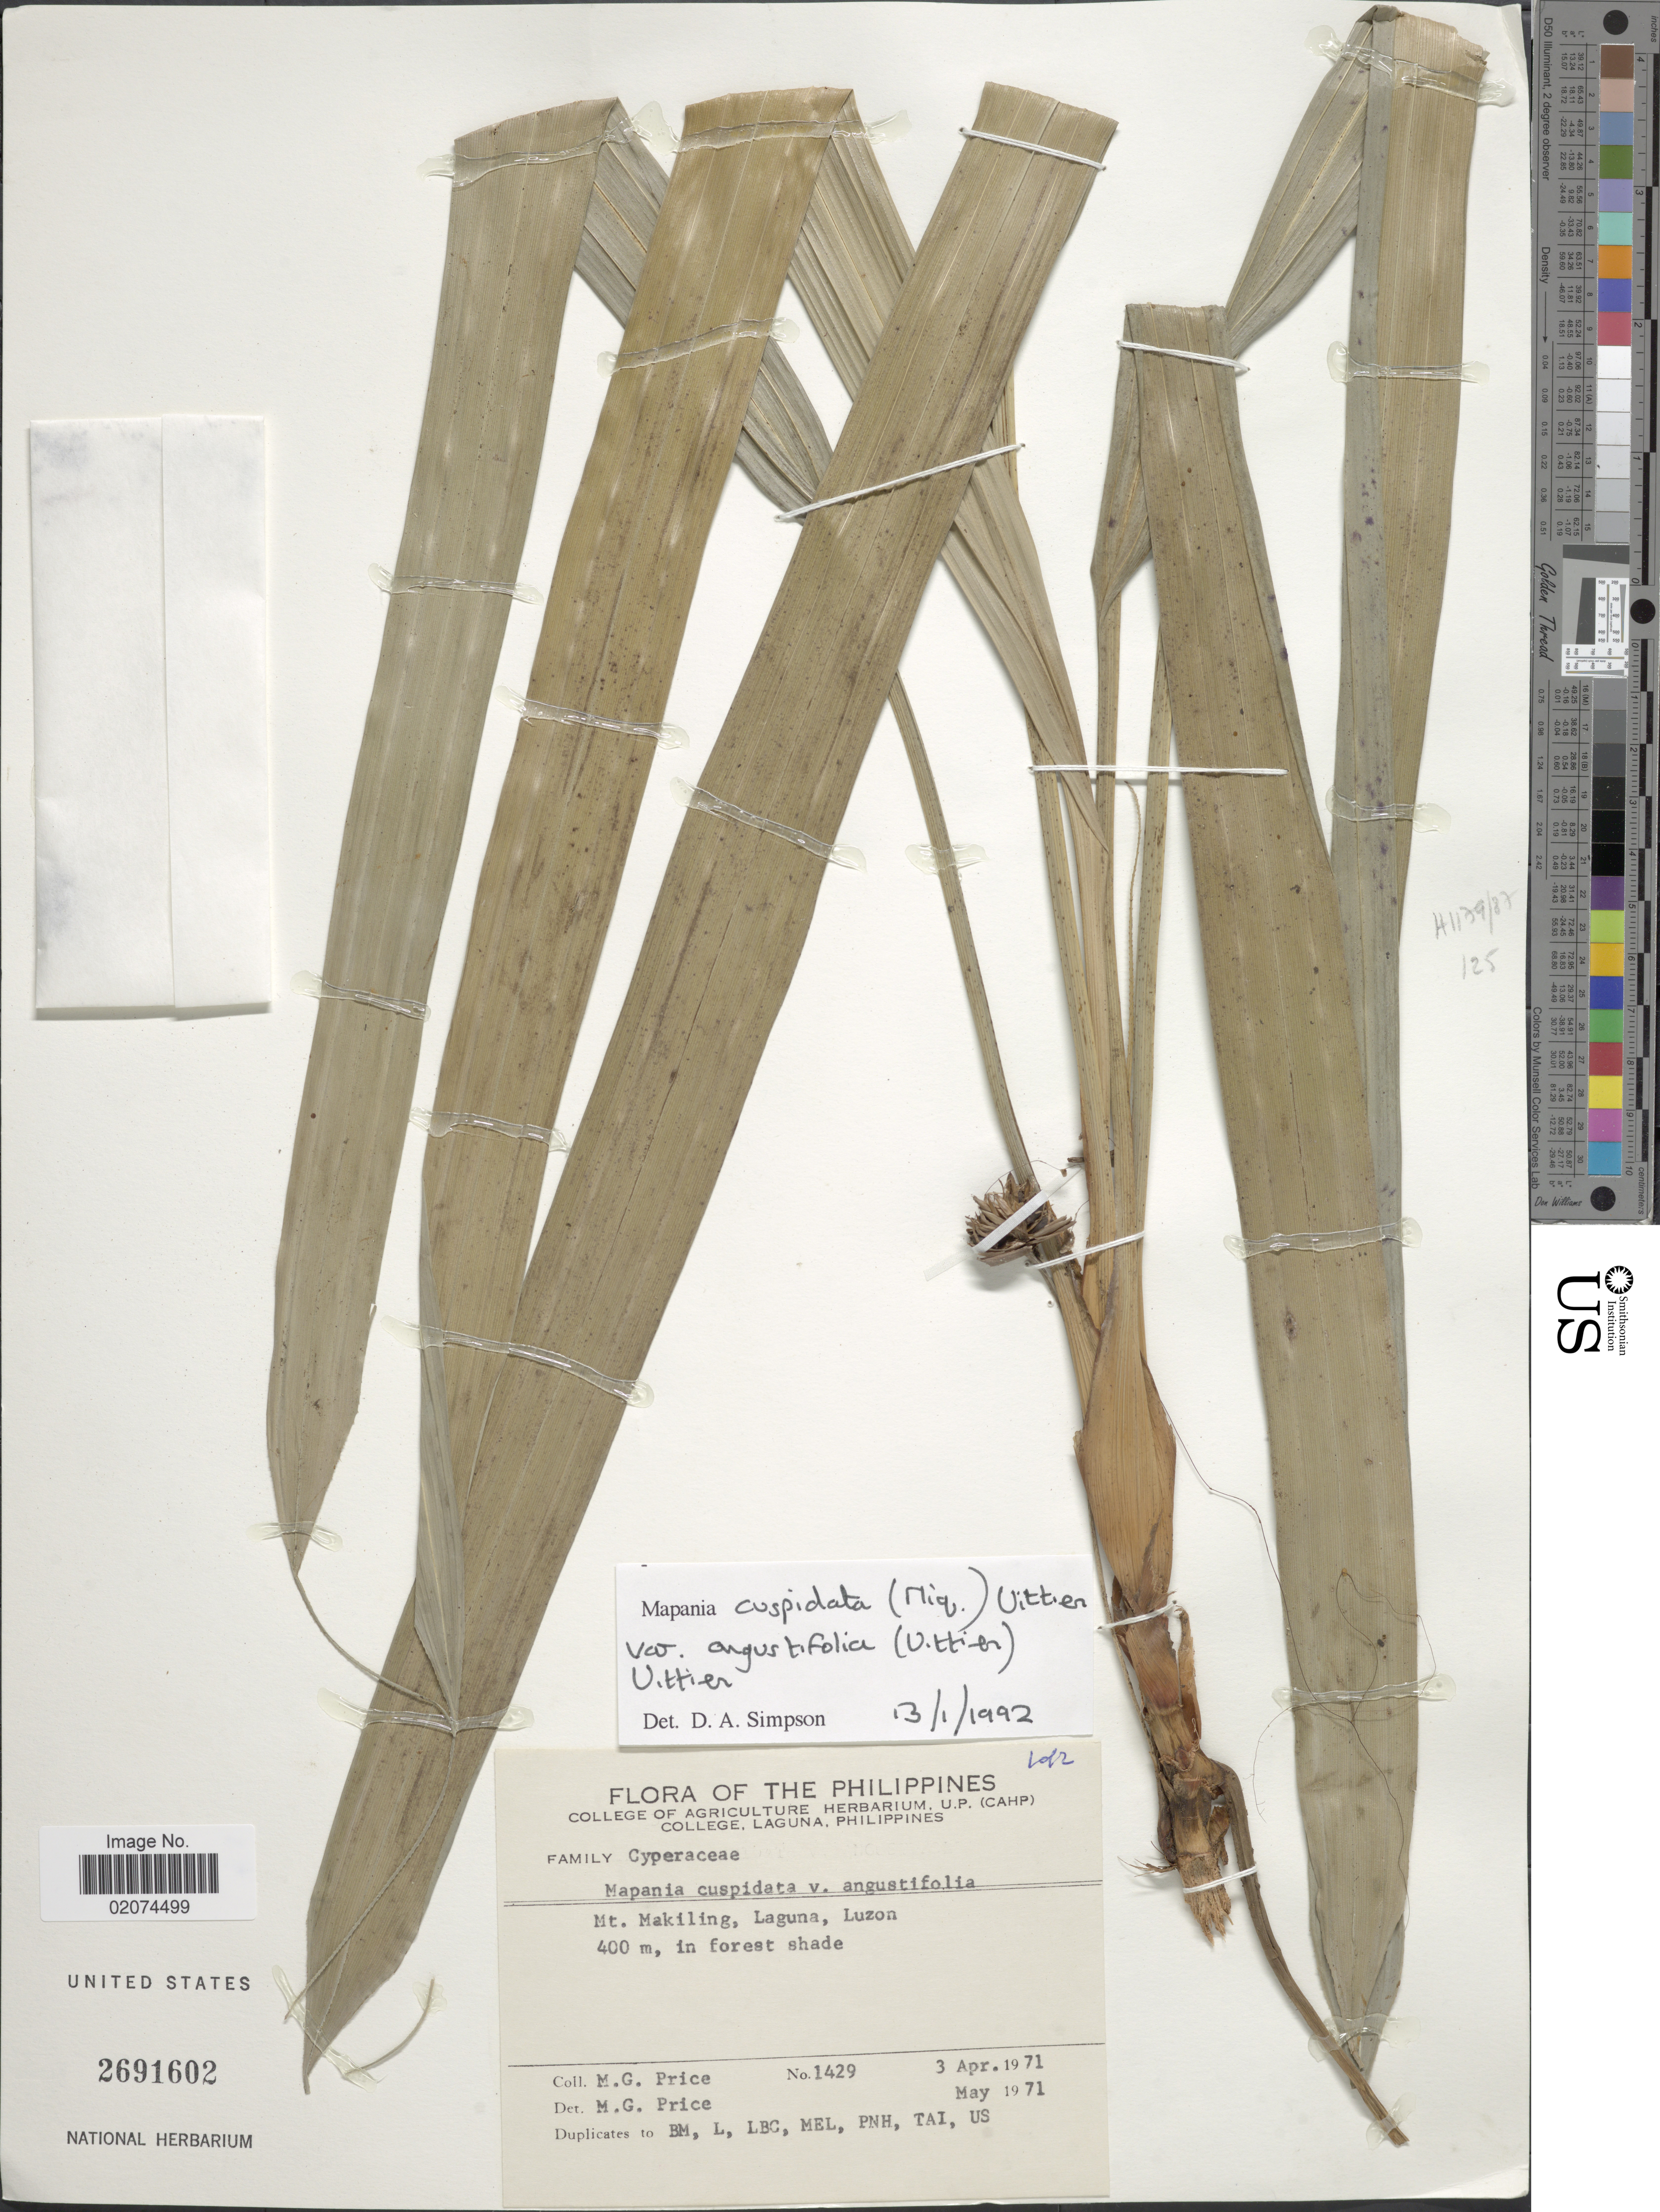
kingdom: Plantae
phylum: Tracheophyta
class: Liliopsida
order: Poales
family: Cyperaceae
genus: Mapania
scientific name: Mapania cuspidata var. angustifolia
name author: (Uittien) Uittien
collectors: M. G. Price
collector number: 1429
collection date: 1971-04-03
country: Philippines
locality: Mt. Makiling, Laguna, Luzon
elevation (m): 400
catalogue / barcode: US 2691602